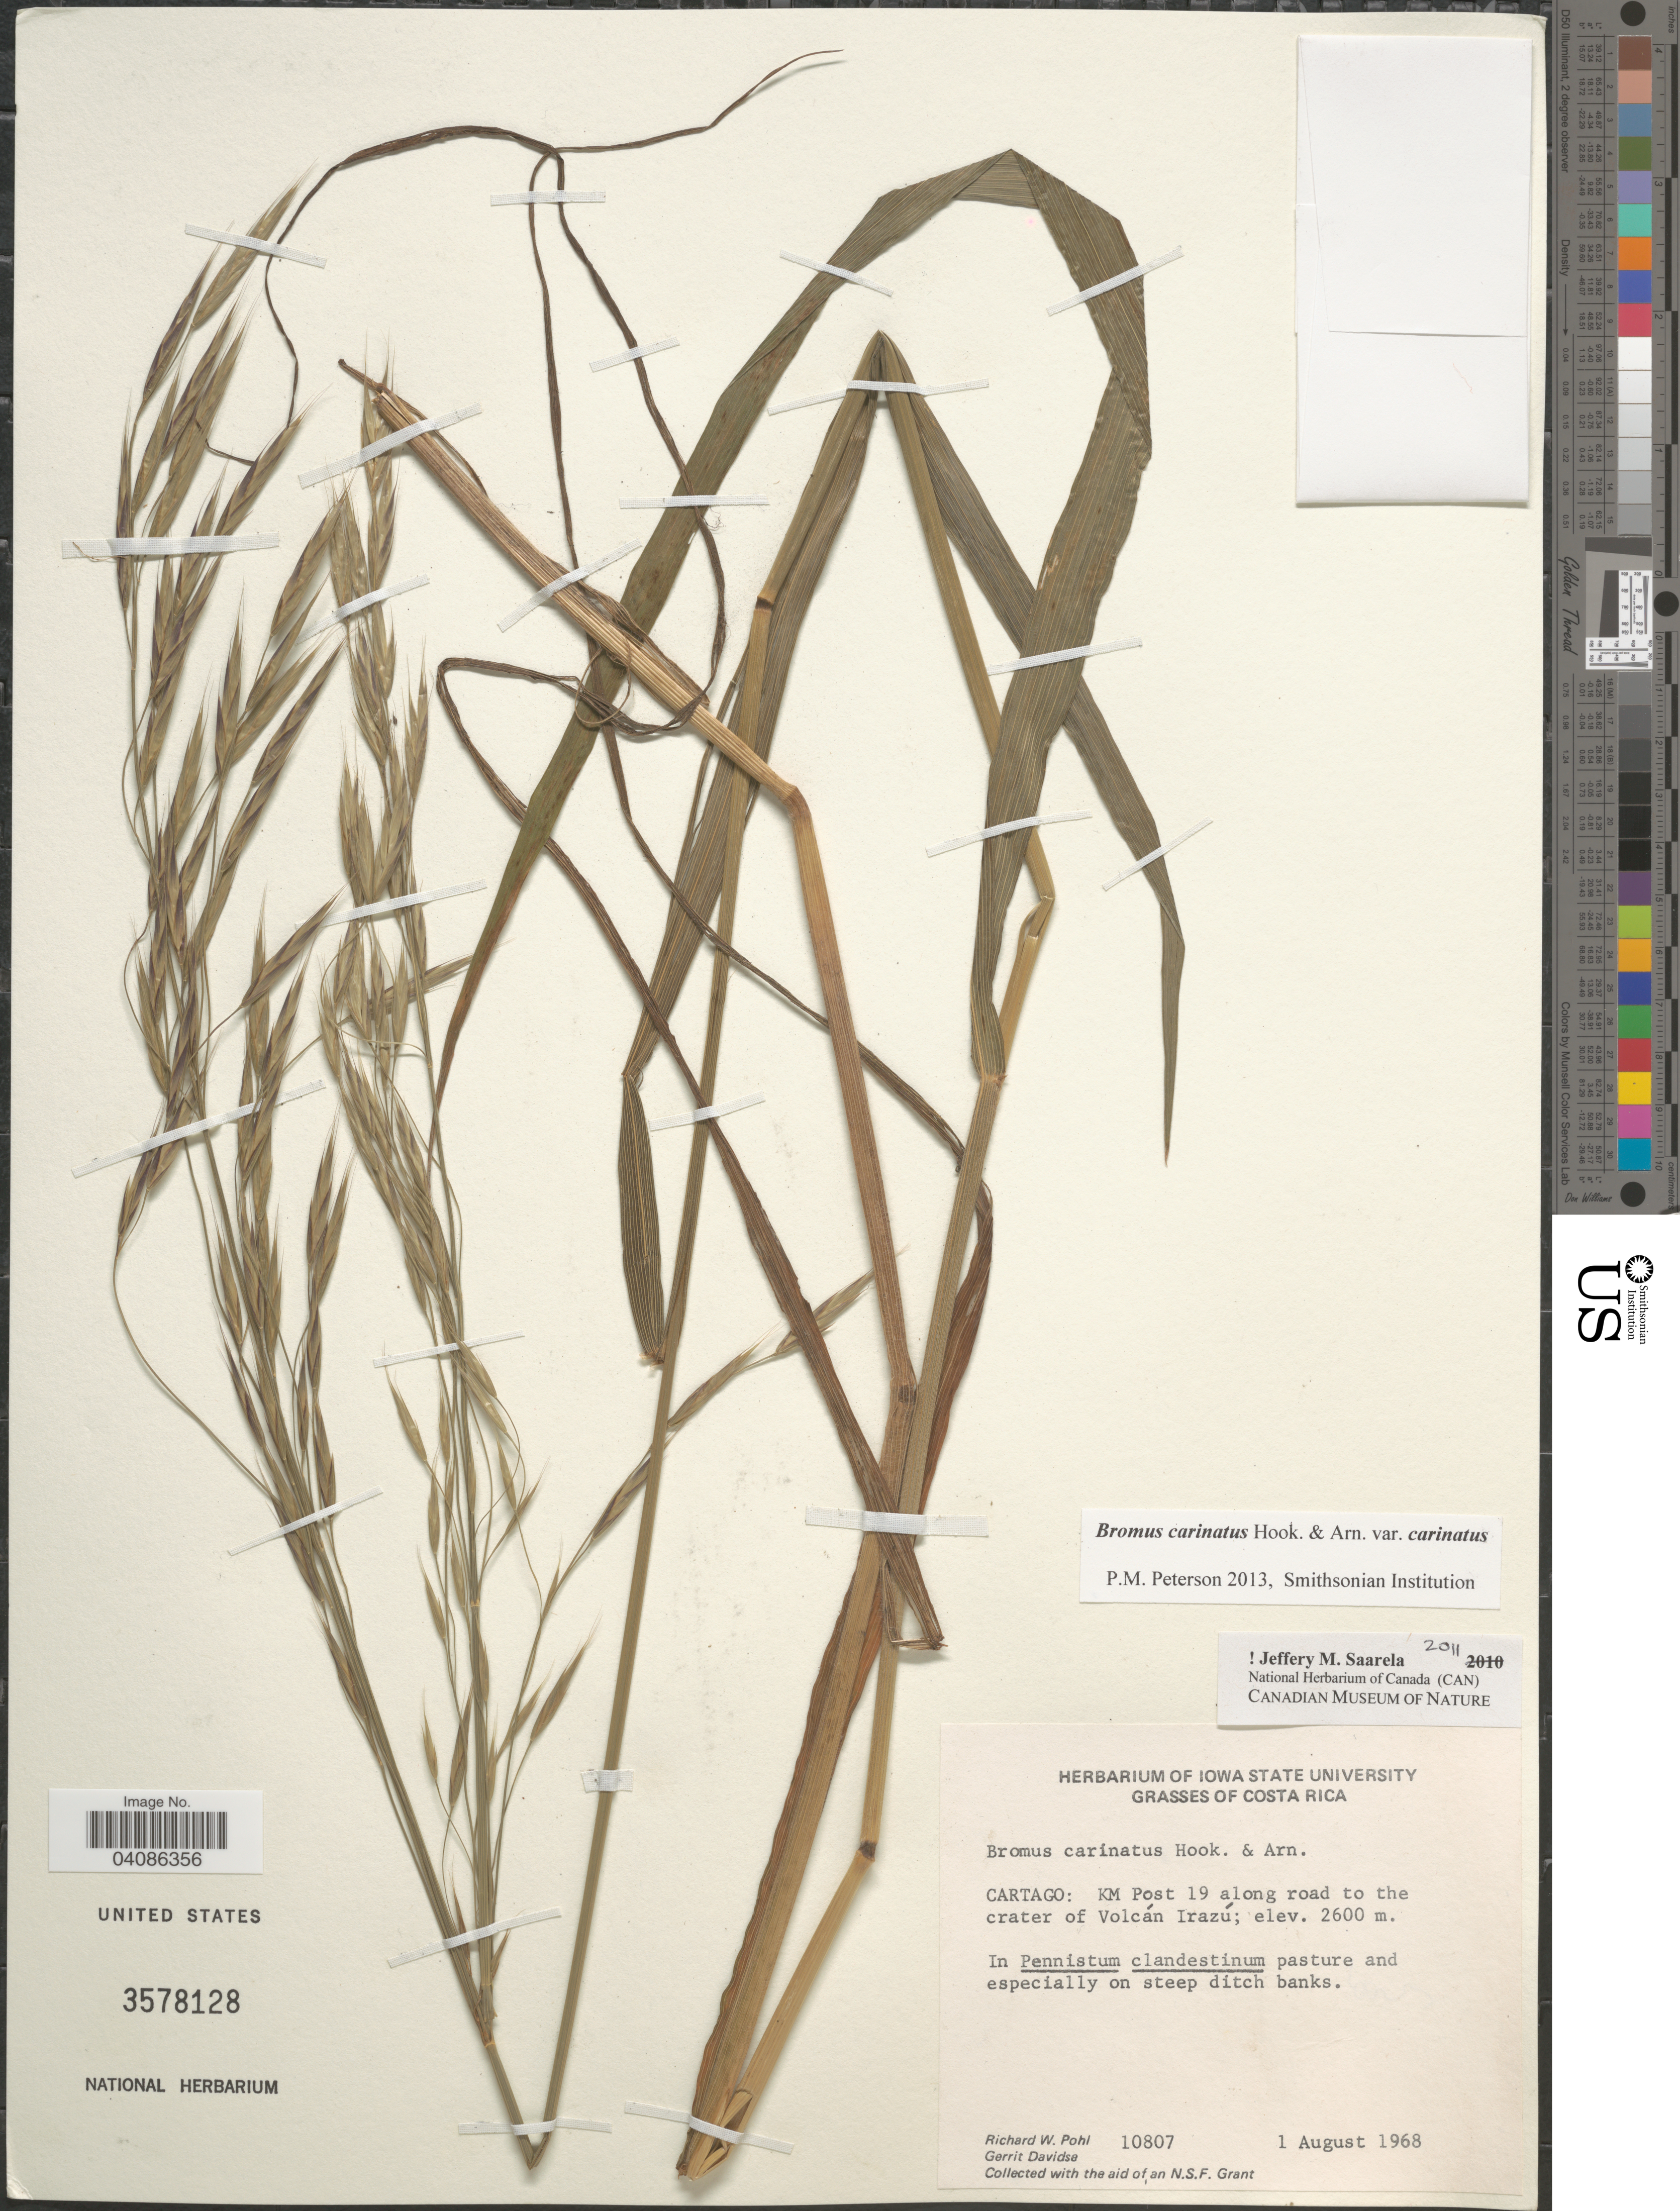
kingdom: Plantae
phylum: Tracheophyta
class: Liliopsida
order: Poales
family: Poaceae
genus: Bromus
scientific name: Bromus carinatus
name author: Hook. & Arn.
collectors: R. W. Pohl & G. Davidse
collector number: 10807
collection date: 1968-08-01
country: Costa Rica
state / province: Cartago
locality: KM Post 19 along road to the crater of Volcán Irazú.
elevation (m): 2600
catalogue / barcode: US 3578128